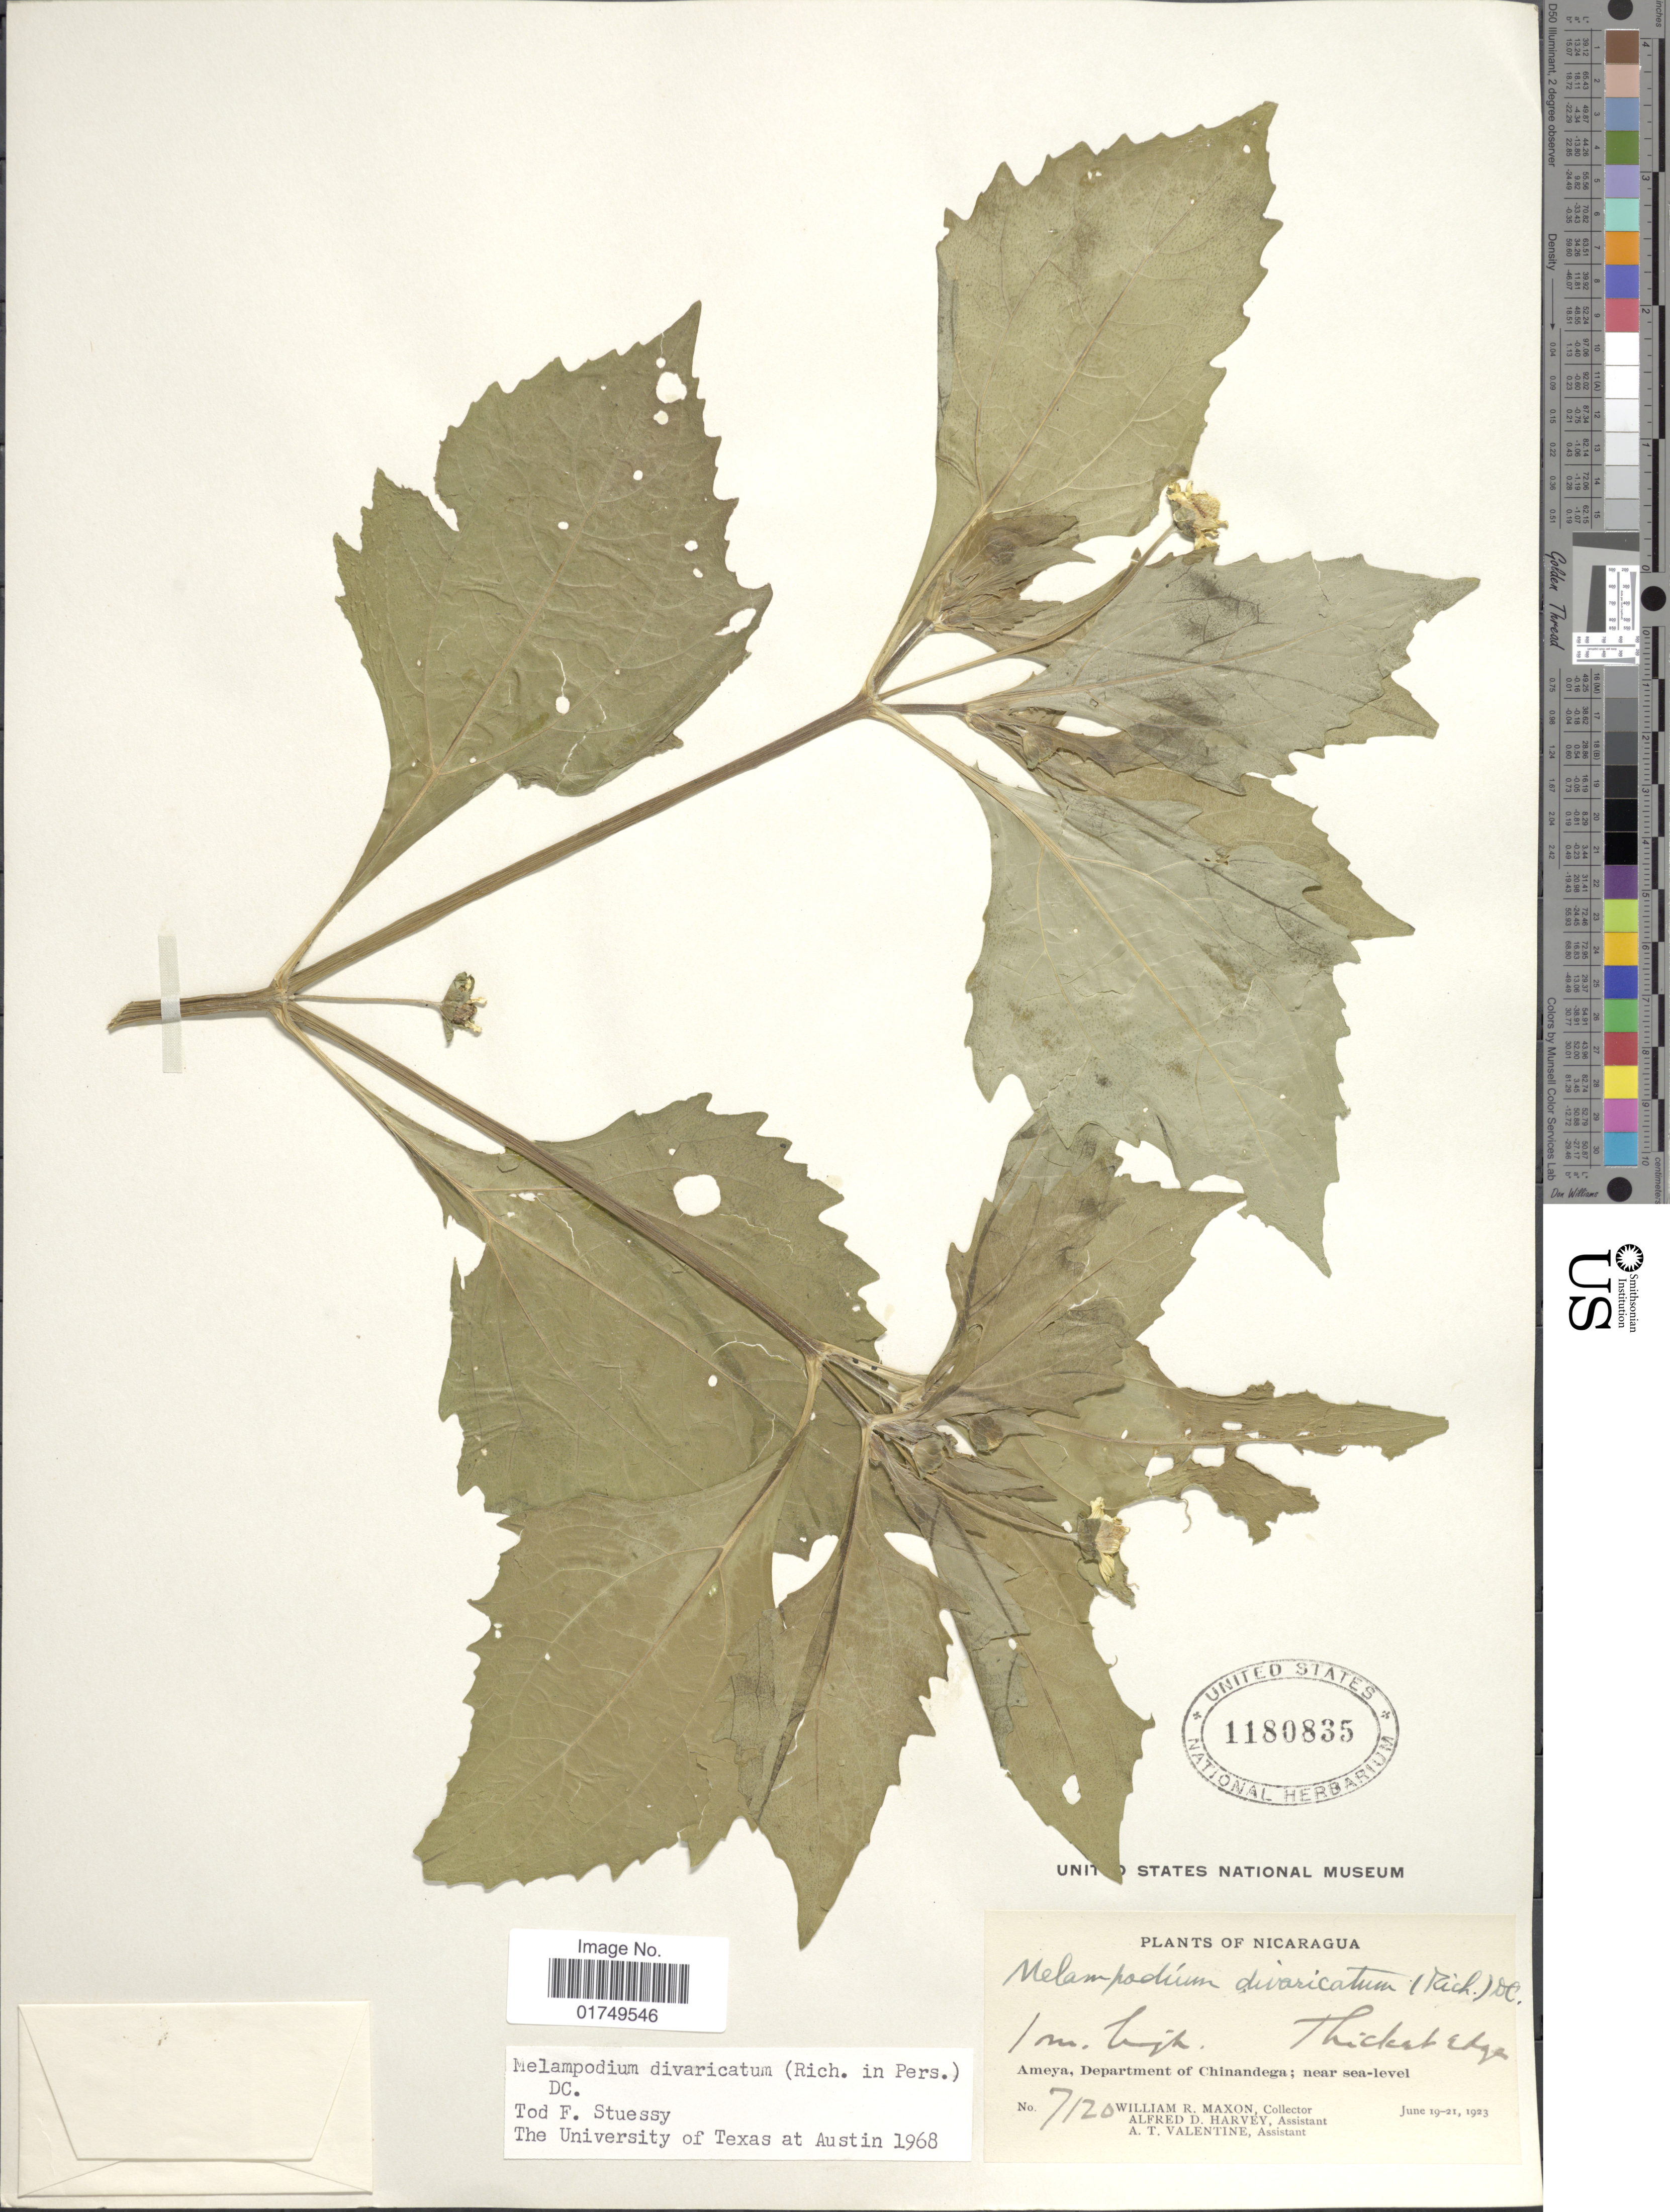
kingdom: Plantae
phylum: Tracheophyta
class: Magnoliopsida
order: Asterales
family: Asteraceae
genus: Melampodium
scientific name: Melampodium divaricatum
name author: (Rich.) DC.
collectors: W. R. Maxon, A. D. Harvey & A. Valentine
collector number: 7120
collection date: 1923-06-19/1923-06-21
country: Nicaragua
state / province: Chinandega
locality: Ameya, Department of Chinandega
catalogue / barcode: US 1180835